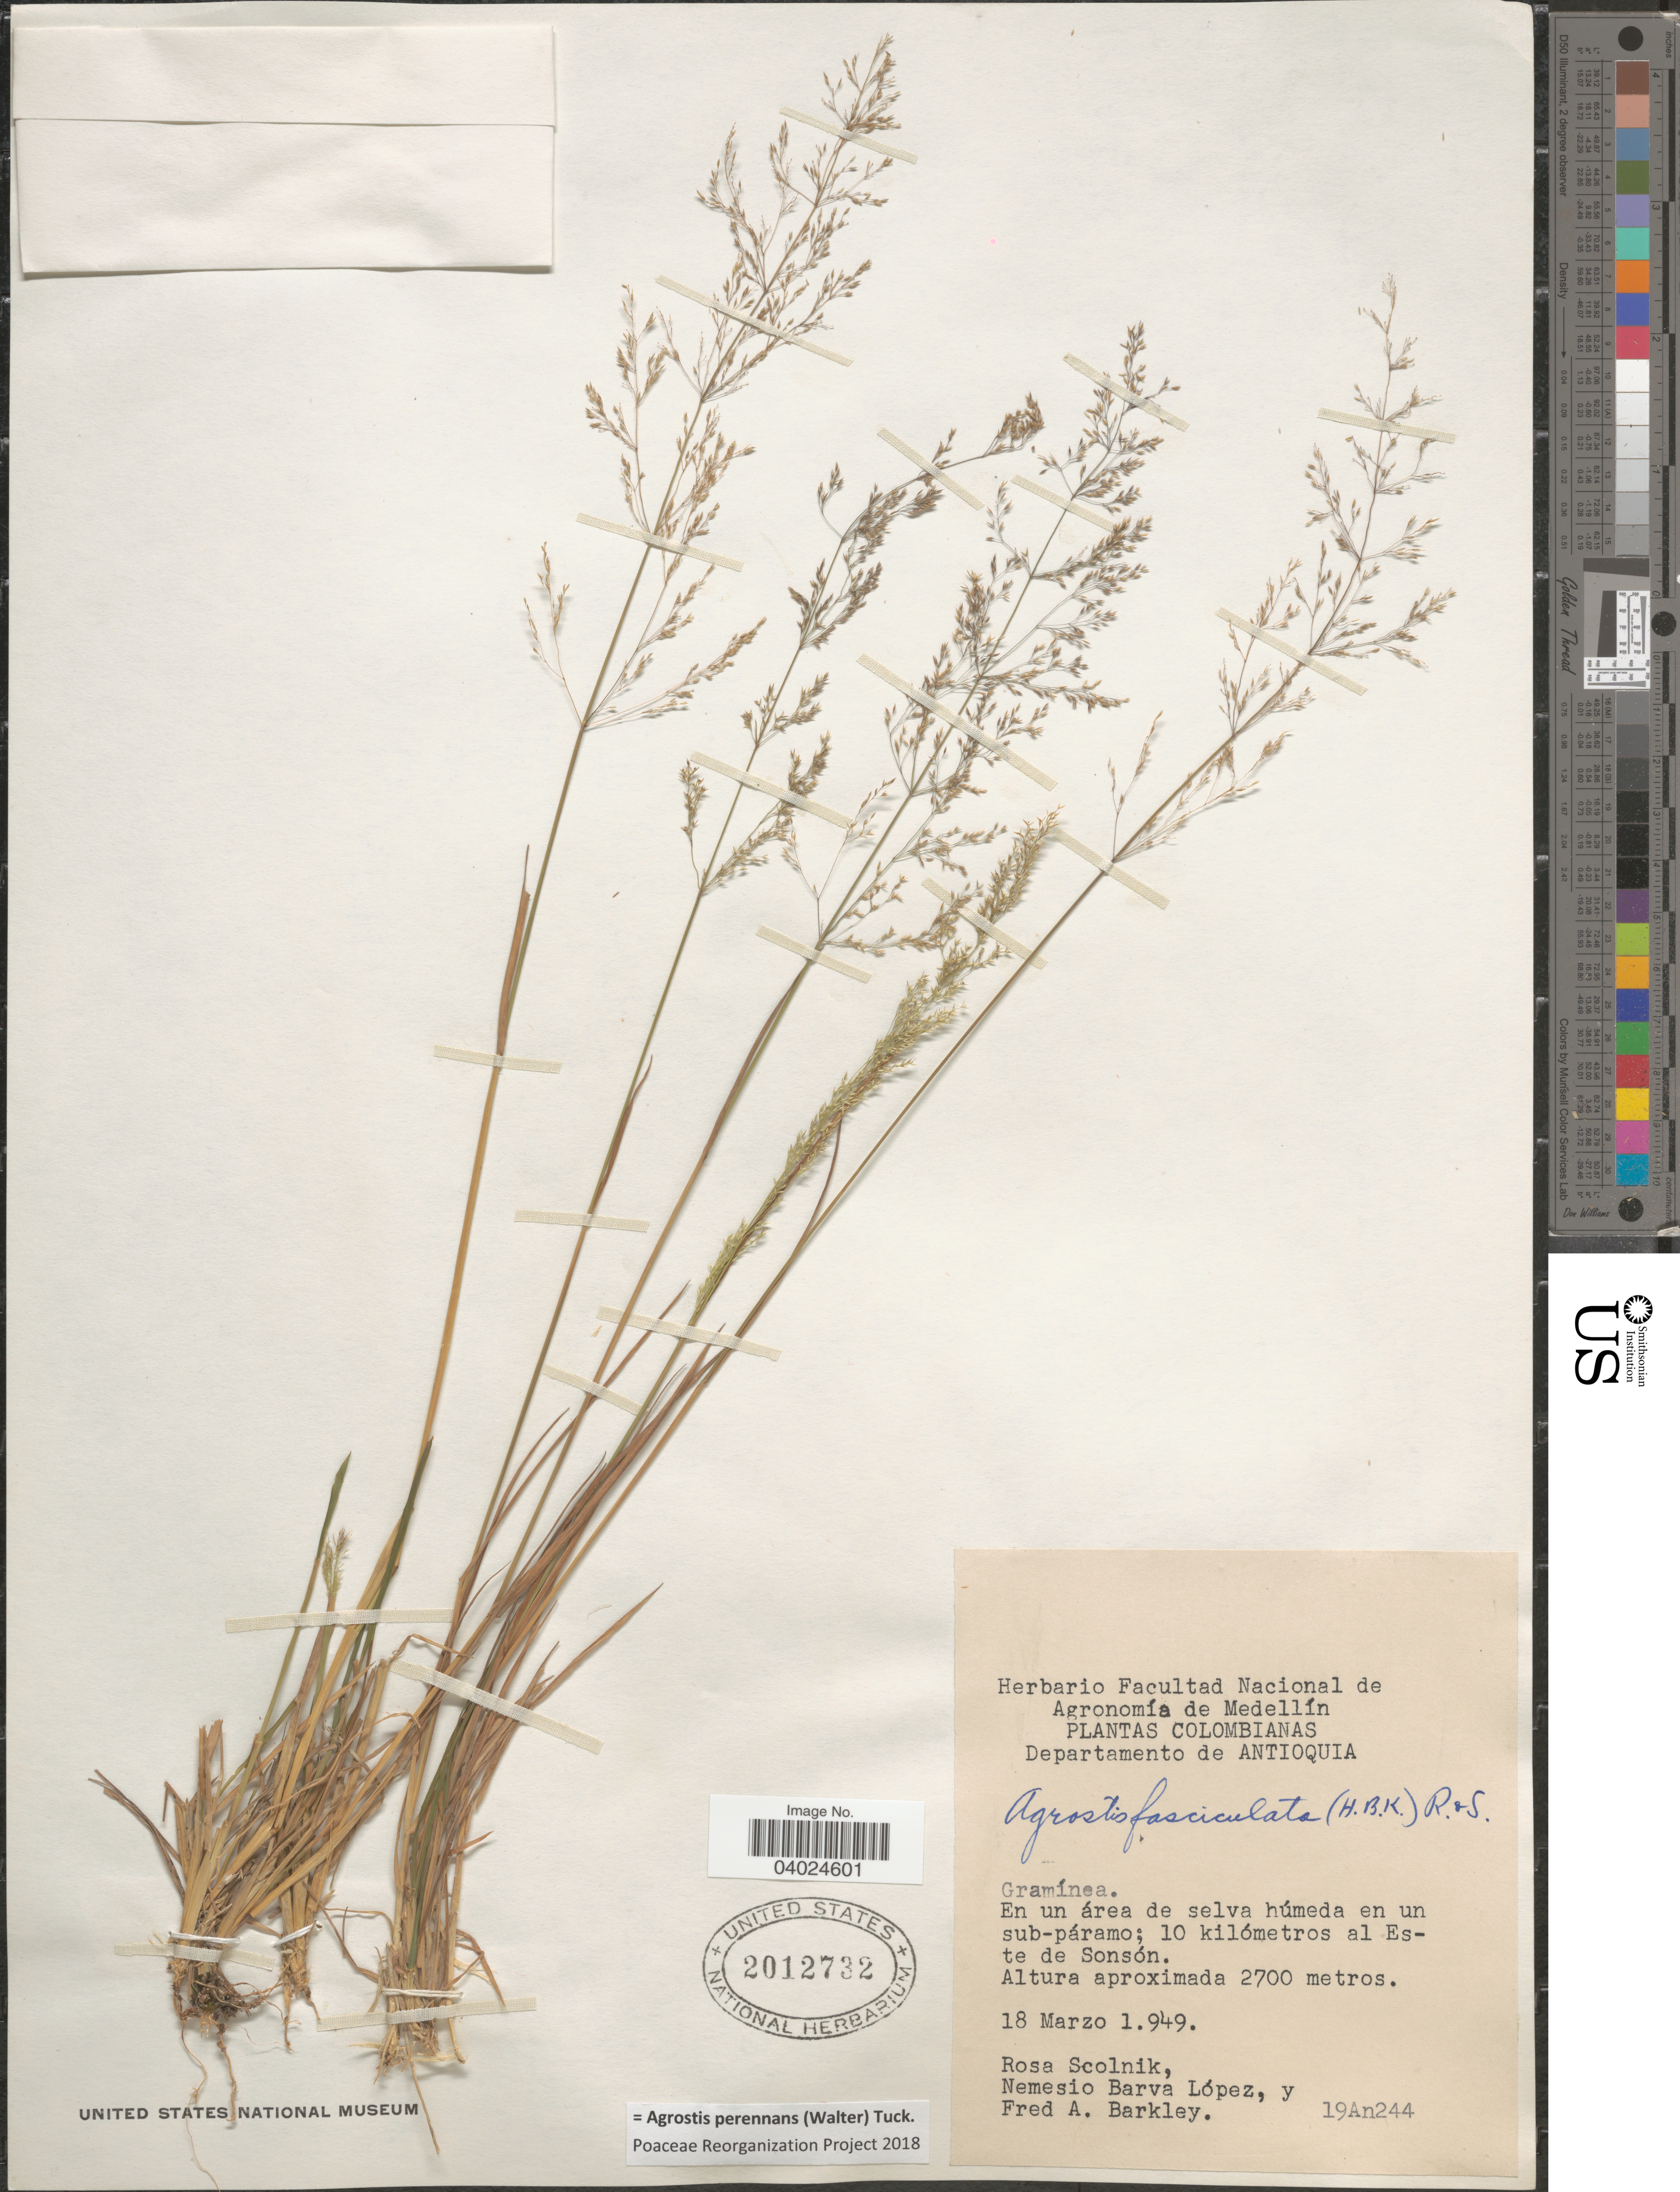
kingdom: Plantae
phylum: Tracheophyta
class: Liliopsida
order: Poales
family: Poaceae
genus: Agrostis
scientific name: Agrostis perennans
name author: (Walter) Tuck.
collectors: R. Scolnik, N. Lopez & F. A. Barkley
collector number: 19An244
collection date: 1949-03-18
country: Colombia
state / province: Antioquia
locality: Departamento de Antioquia. En un área de selva húmeda en un sub-páramo; 10 kilómetros al Este de Sonsón.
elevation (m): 2700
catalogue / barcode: US 2012732